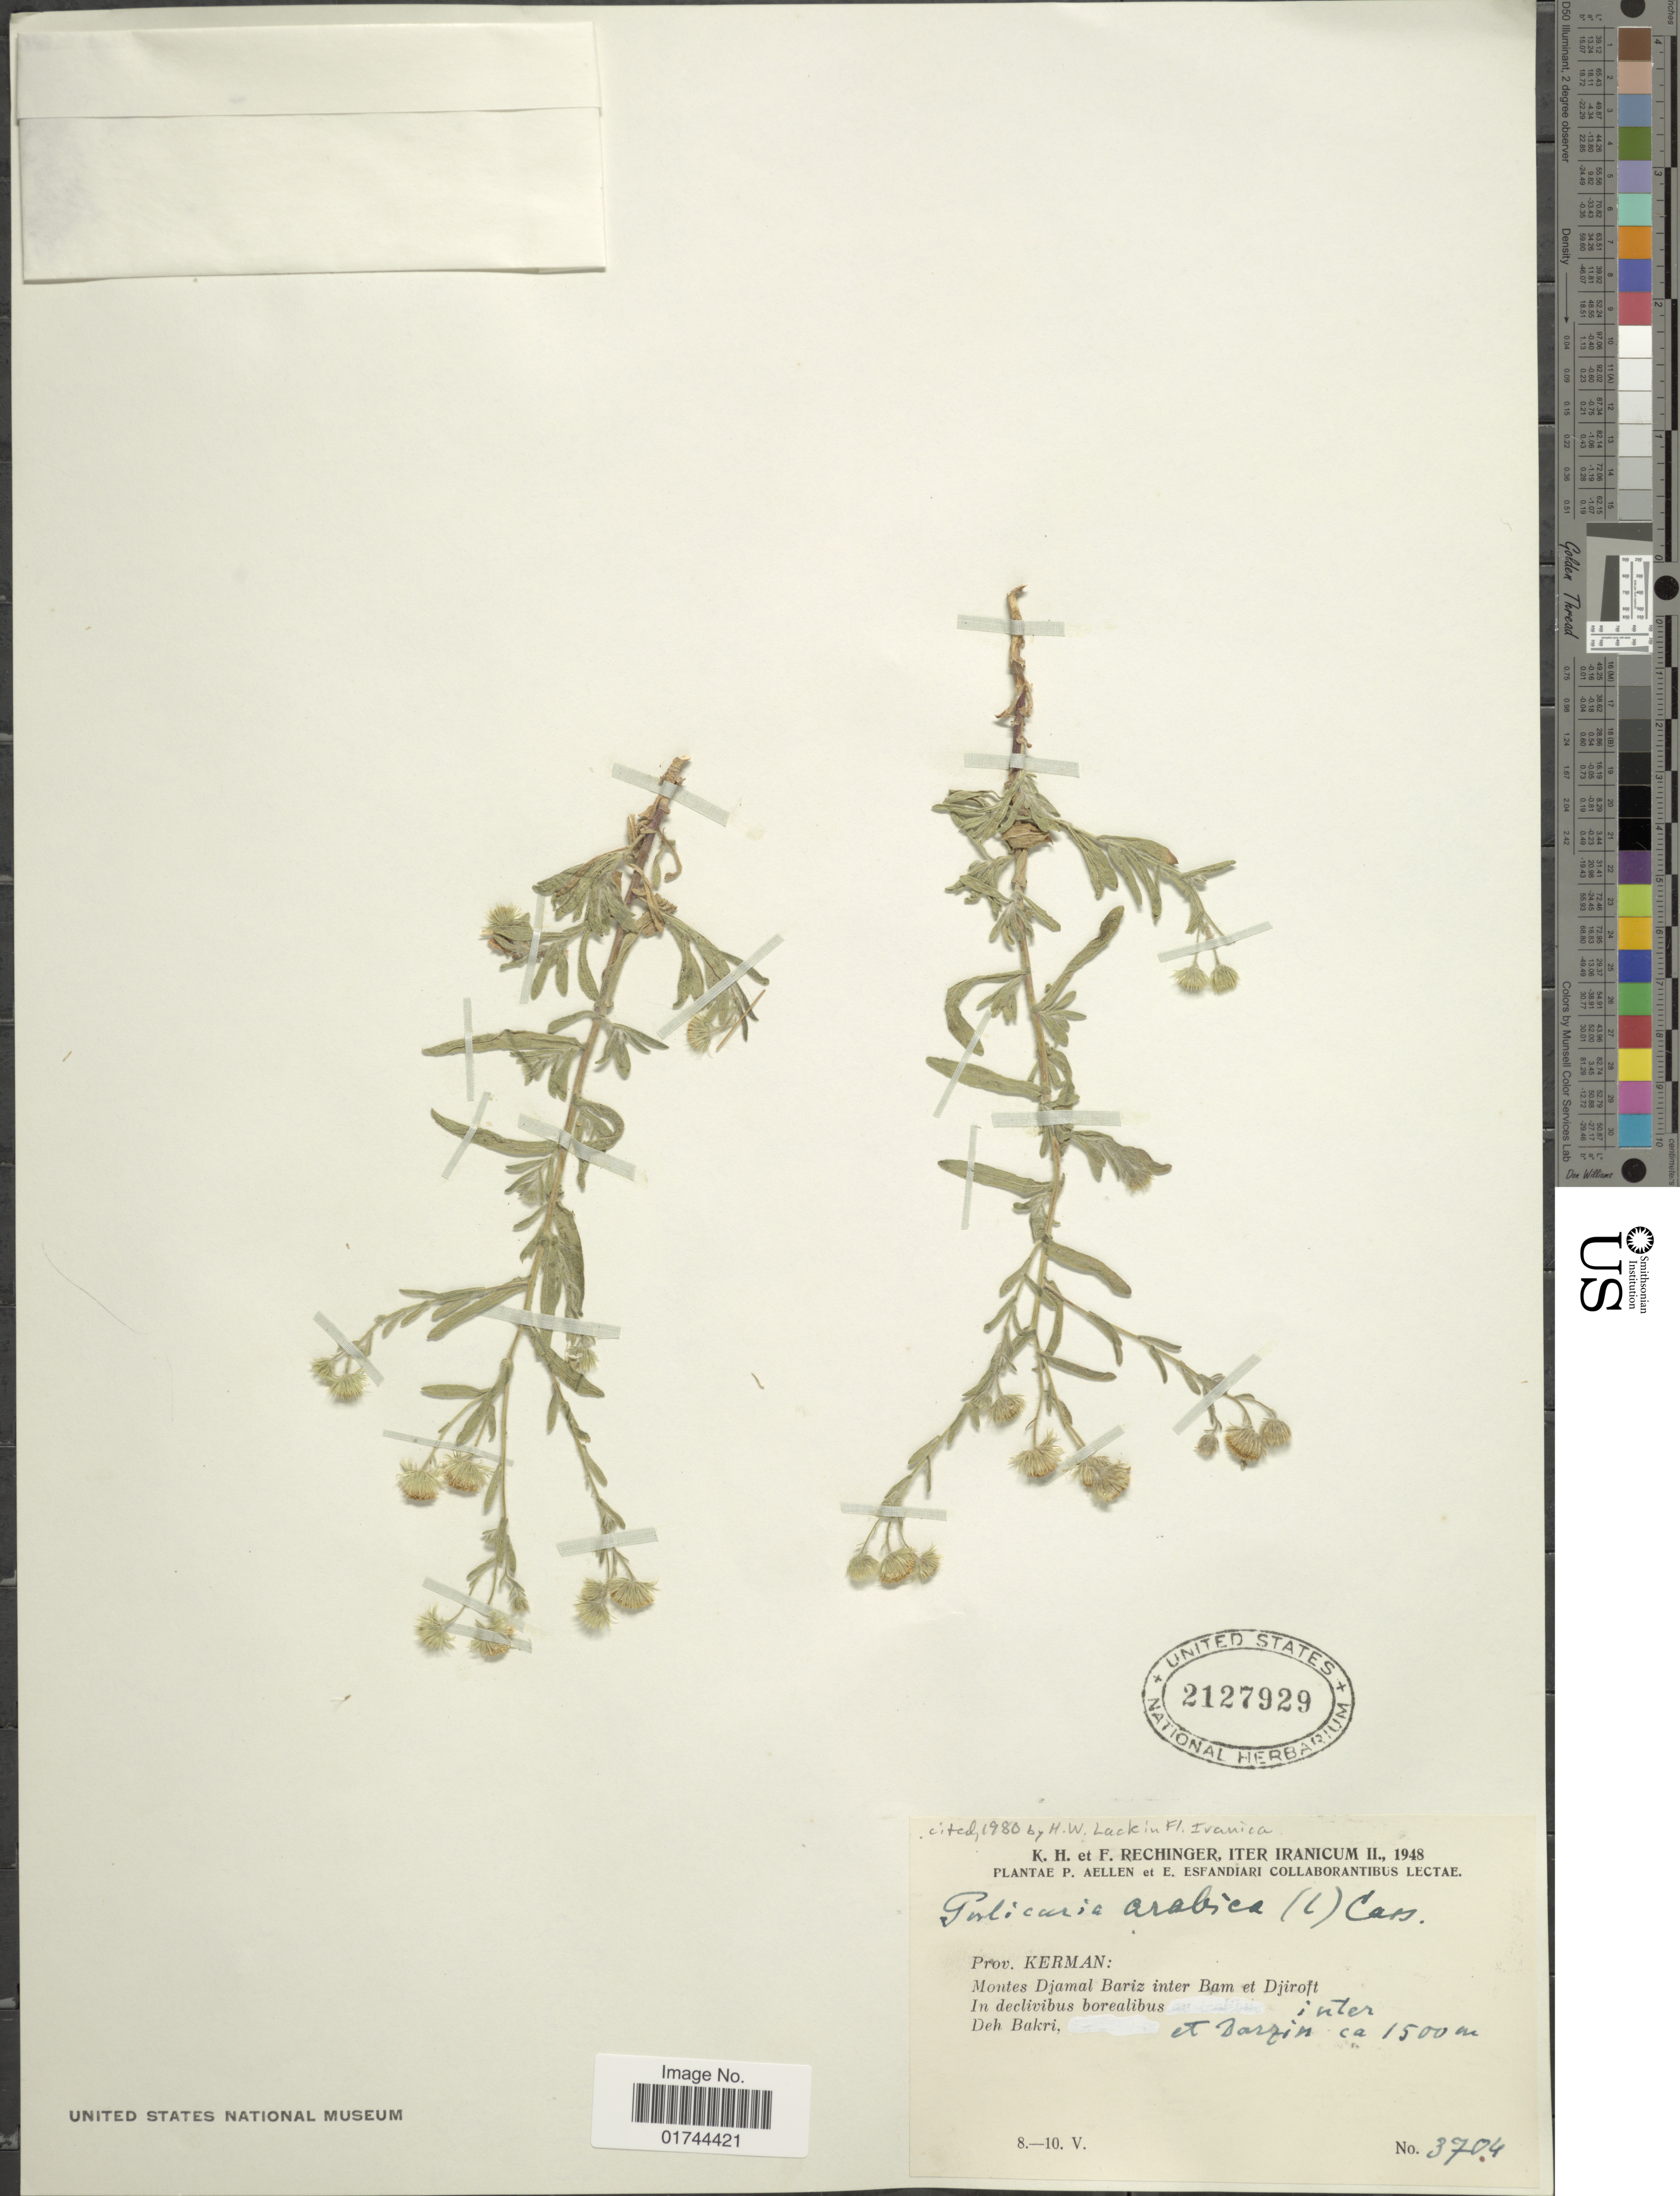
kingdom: Plantae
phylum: Tracheophyta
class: Magnoliopsida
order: Asterales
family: Asteraceae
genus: Pulicaria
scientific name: Pulicaria arabica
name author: (L.) Cass.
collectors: K. H. Rechinger & F. Rechinger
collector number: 3704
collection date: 1948-05-08/1948-05-10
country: Iran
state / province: Kerman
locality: Montes Djamal Bariz inter Bam et Djiroft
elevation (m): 1500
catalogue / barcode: US 2127929